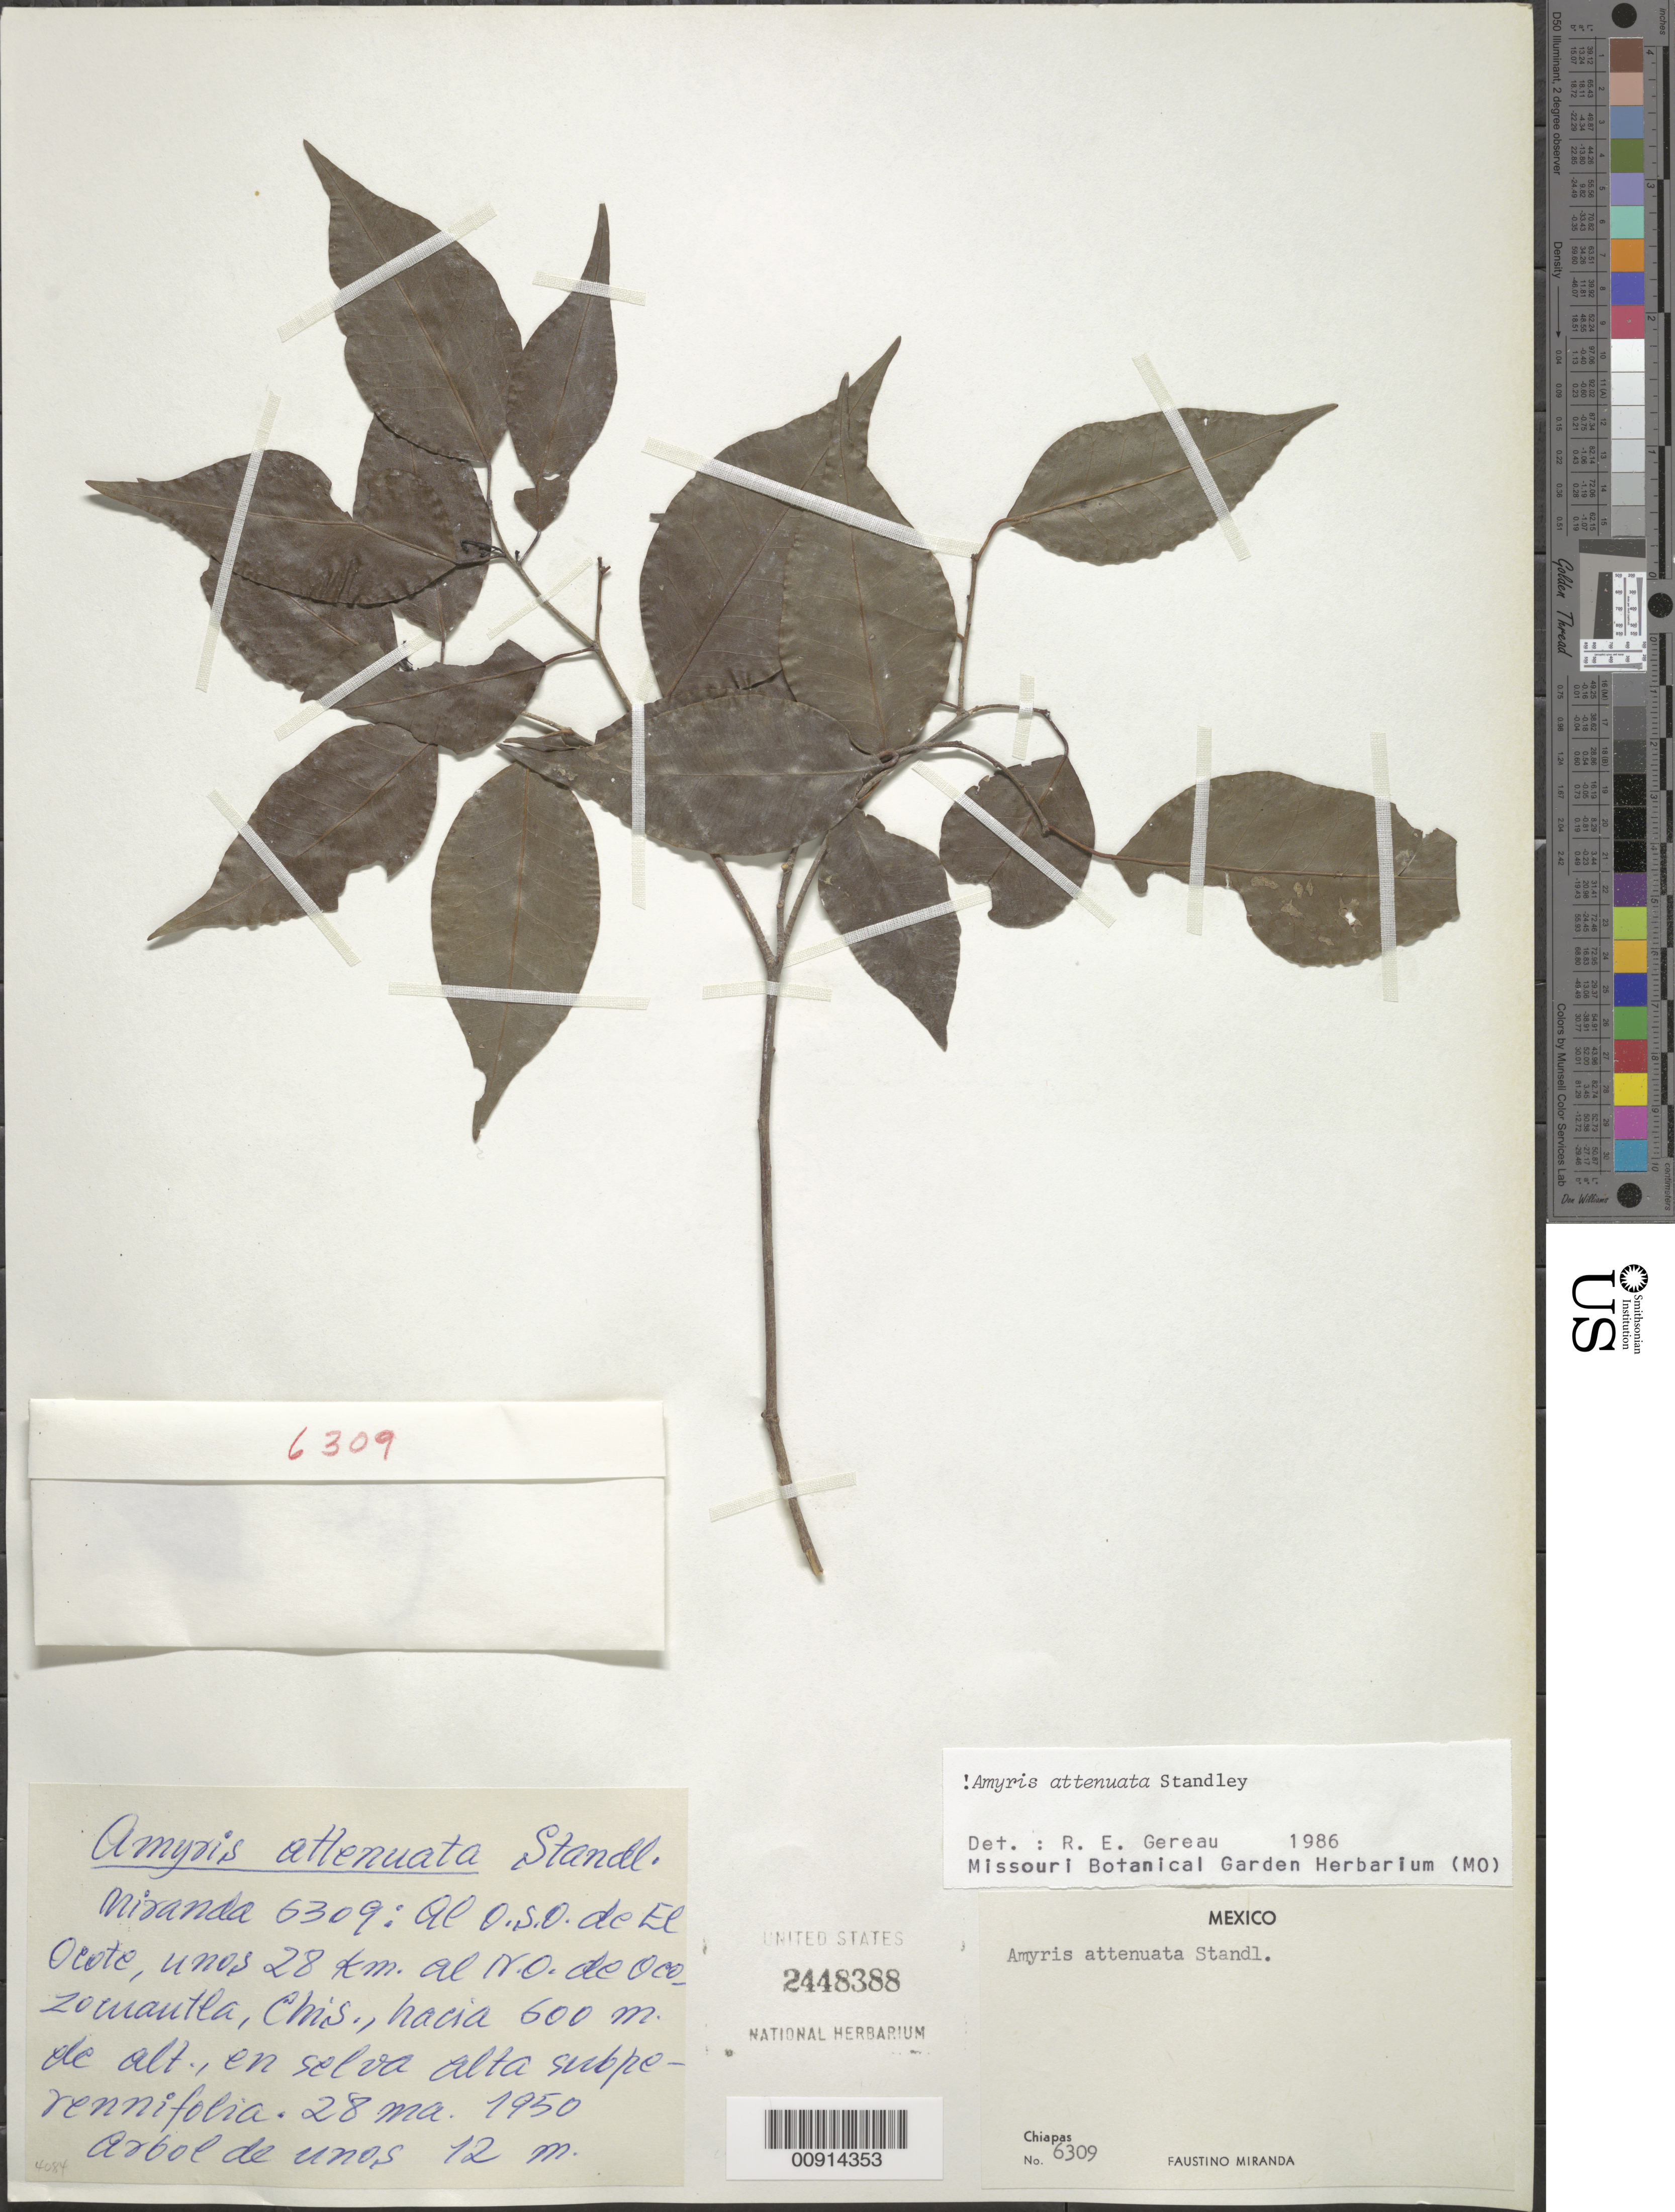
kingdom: Plantae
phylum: Tracheophyta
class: Magnoliopsida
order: Sapindales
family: Rutaceae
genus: Amyris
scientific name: Amyris attenuata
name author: Standl.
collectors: Miranda G., F.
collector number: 6309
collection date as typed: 28 Mar 1950 or 28 May 1950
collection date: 1950-03-28 or 1950-05-28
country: Mexico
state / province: Chiapas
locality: Al O.S.O. de El Ocote, unos 28 km. al N.O. de Ocozocuautla, Chiapas.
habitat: En selva alta subperennifolia.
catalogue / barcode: US 2448388